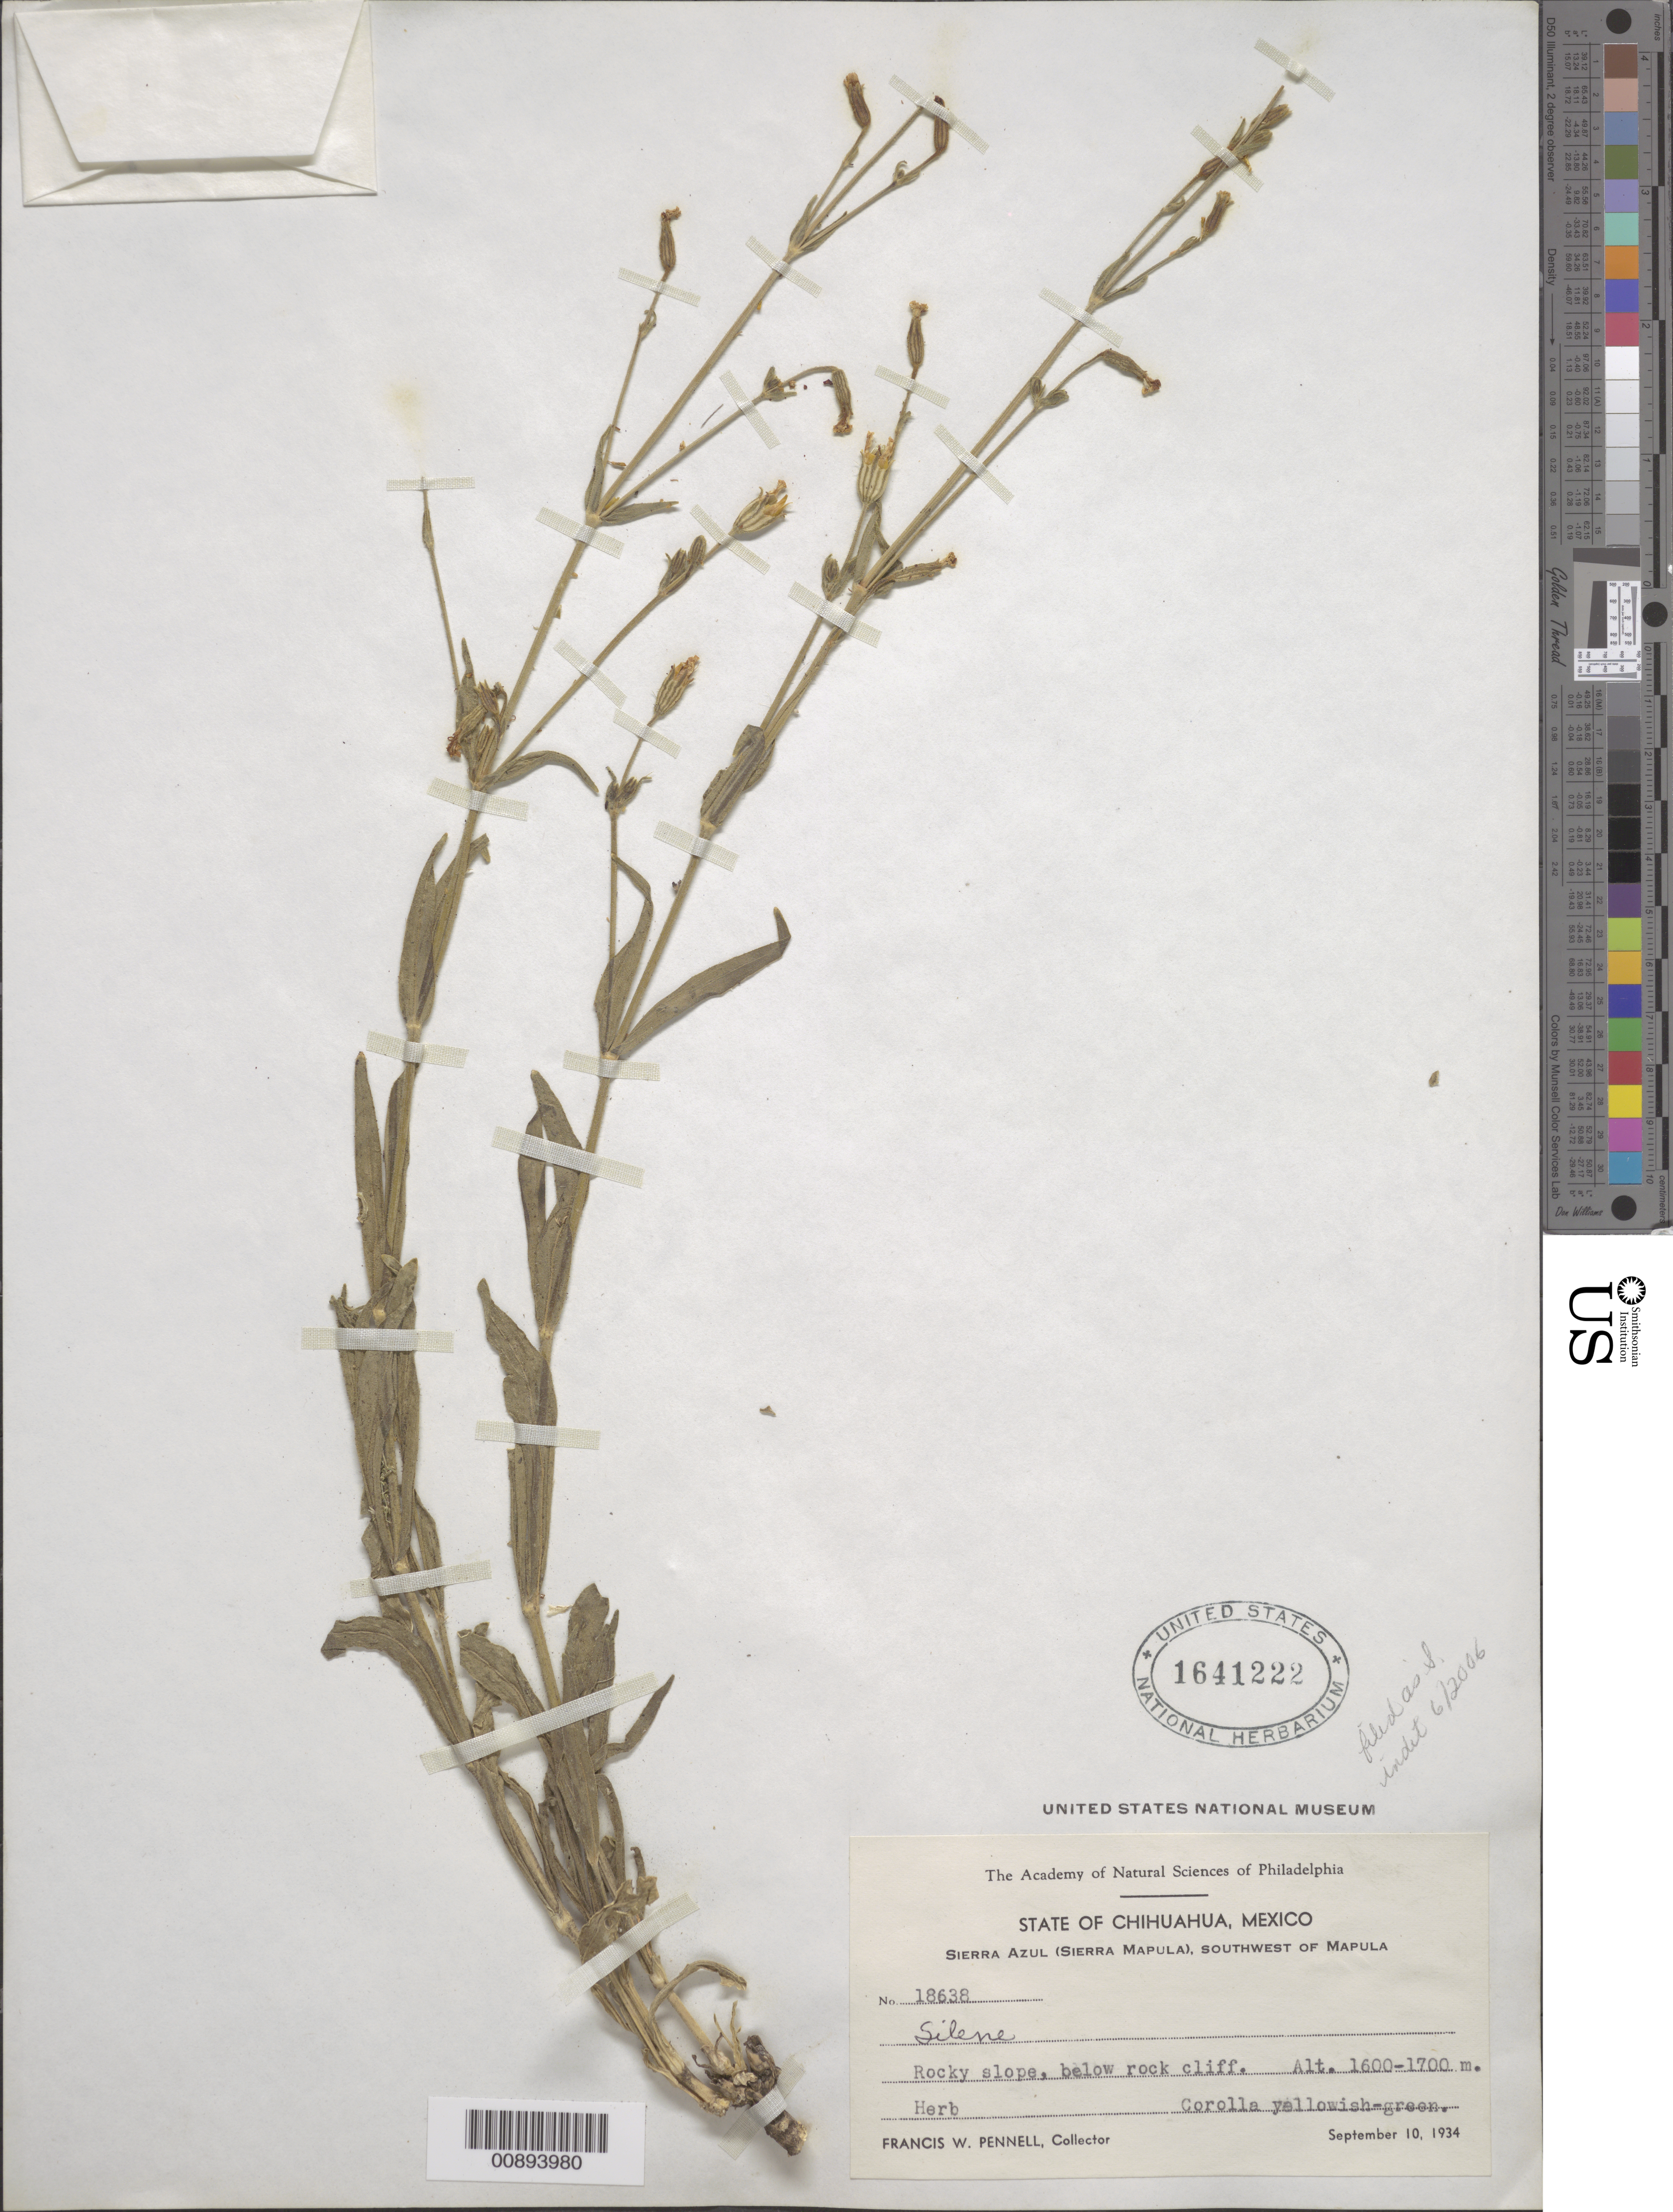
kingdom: Plantae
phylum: Tracheophyta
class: Magnoliopsida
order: Caryophyllales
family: Caryophyllaceae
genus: Silene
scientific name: Silene sp.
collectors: F. W. Pennell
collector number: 18638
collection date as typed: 10 Sep 1934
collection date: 1934-09-10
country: Mexico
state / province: Chihuahua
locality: Sierra Azul (Sierra Mapula), southwest of Mapula, Chihuahua.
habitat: Rocky slope, below rock cliff.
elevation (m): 1700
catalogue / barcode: US 1641222